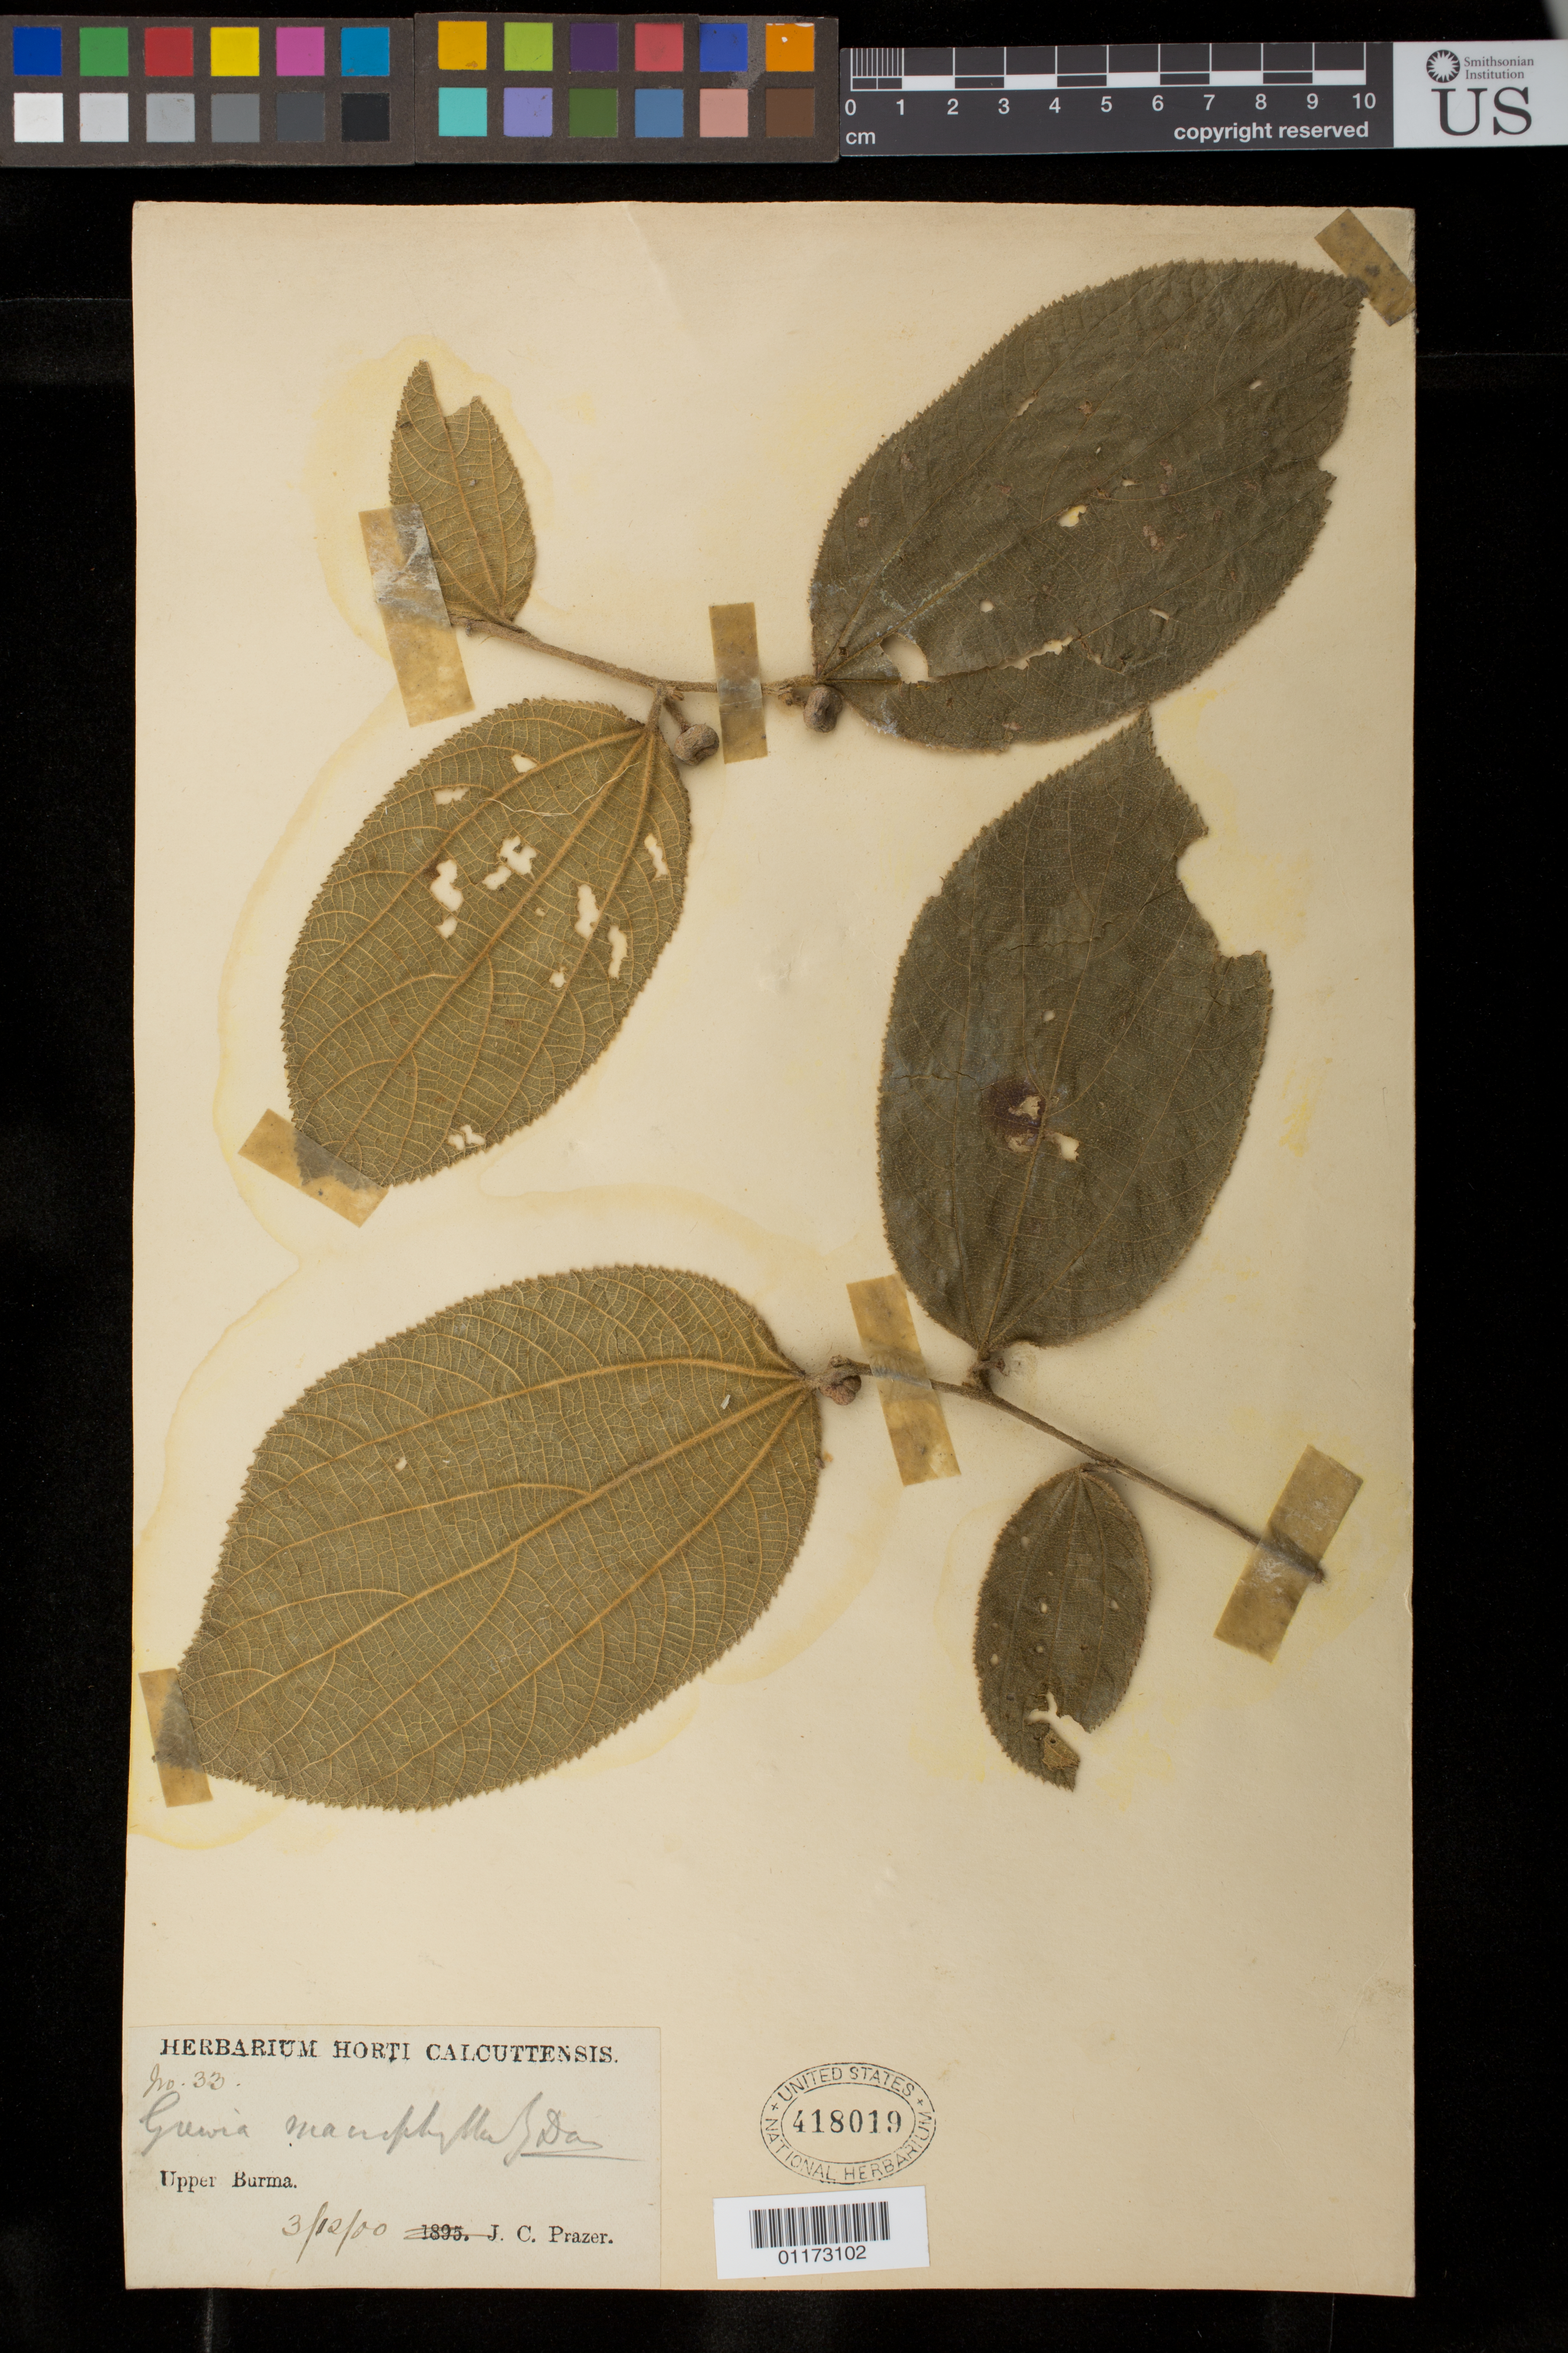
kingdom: Plantae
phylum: Tracheophyta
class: Magnoliopsida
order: Malvales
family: Malvaceae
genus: Grewia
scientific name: Grewia macrophylla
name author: Baker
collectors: J. Prazer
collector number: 33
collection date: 1900-12-03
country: Myanmar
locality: Upper Burma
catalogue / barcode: US 418019